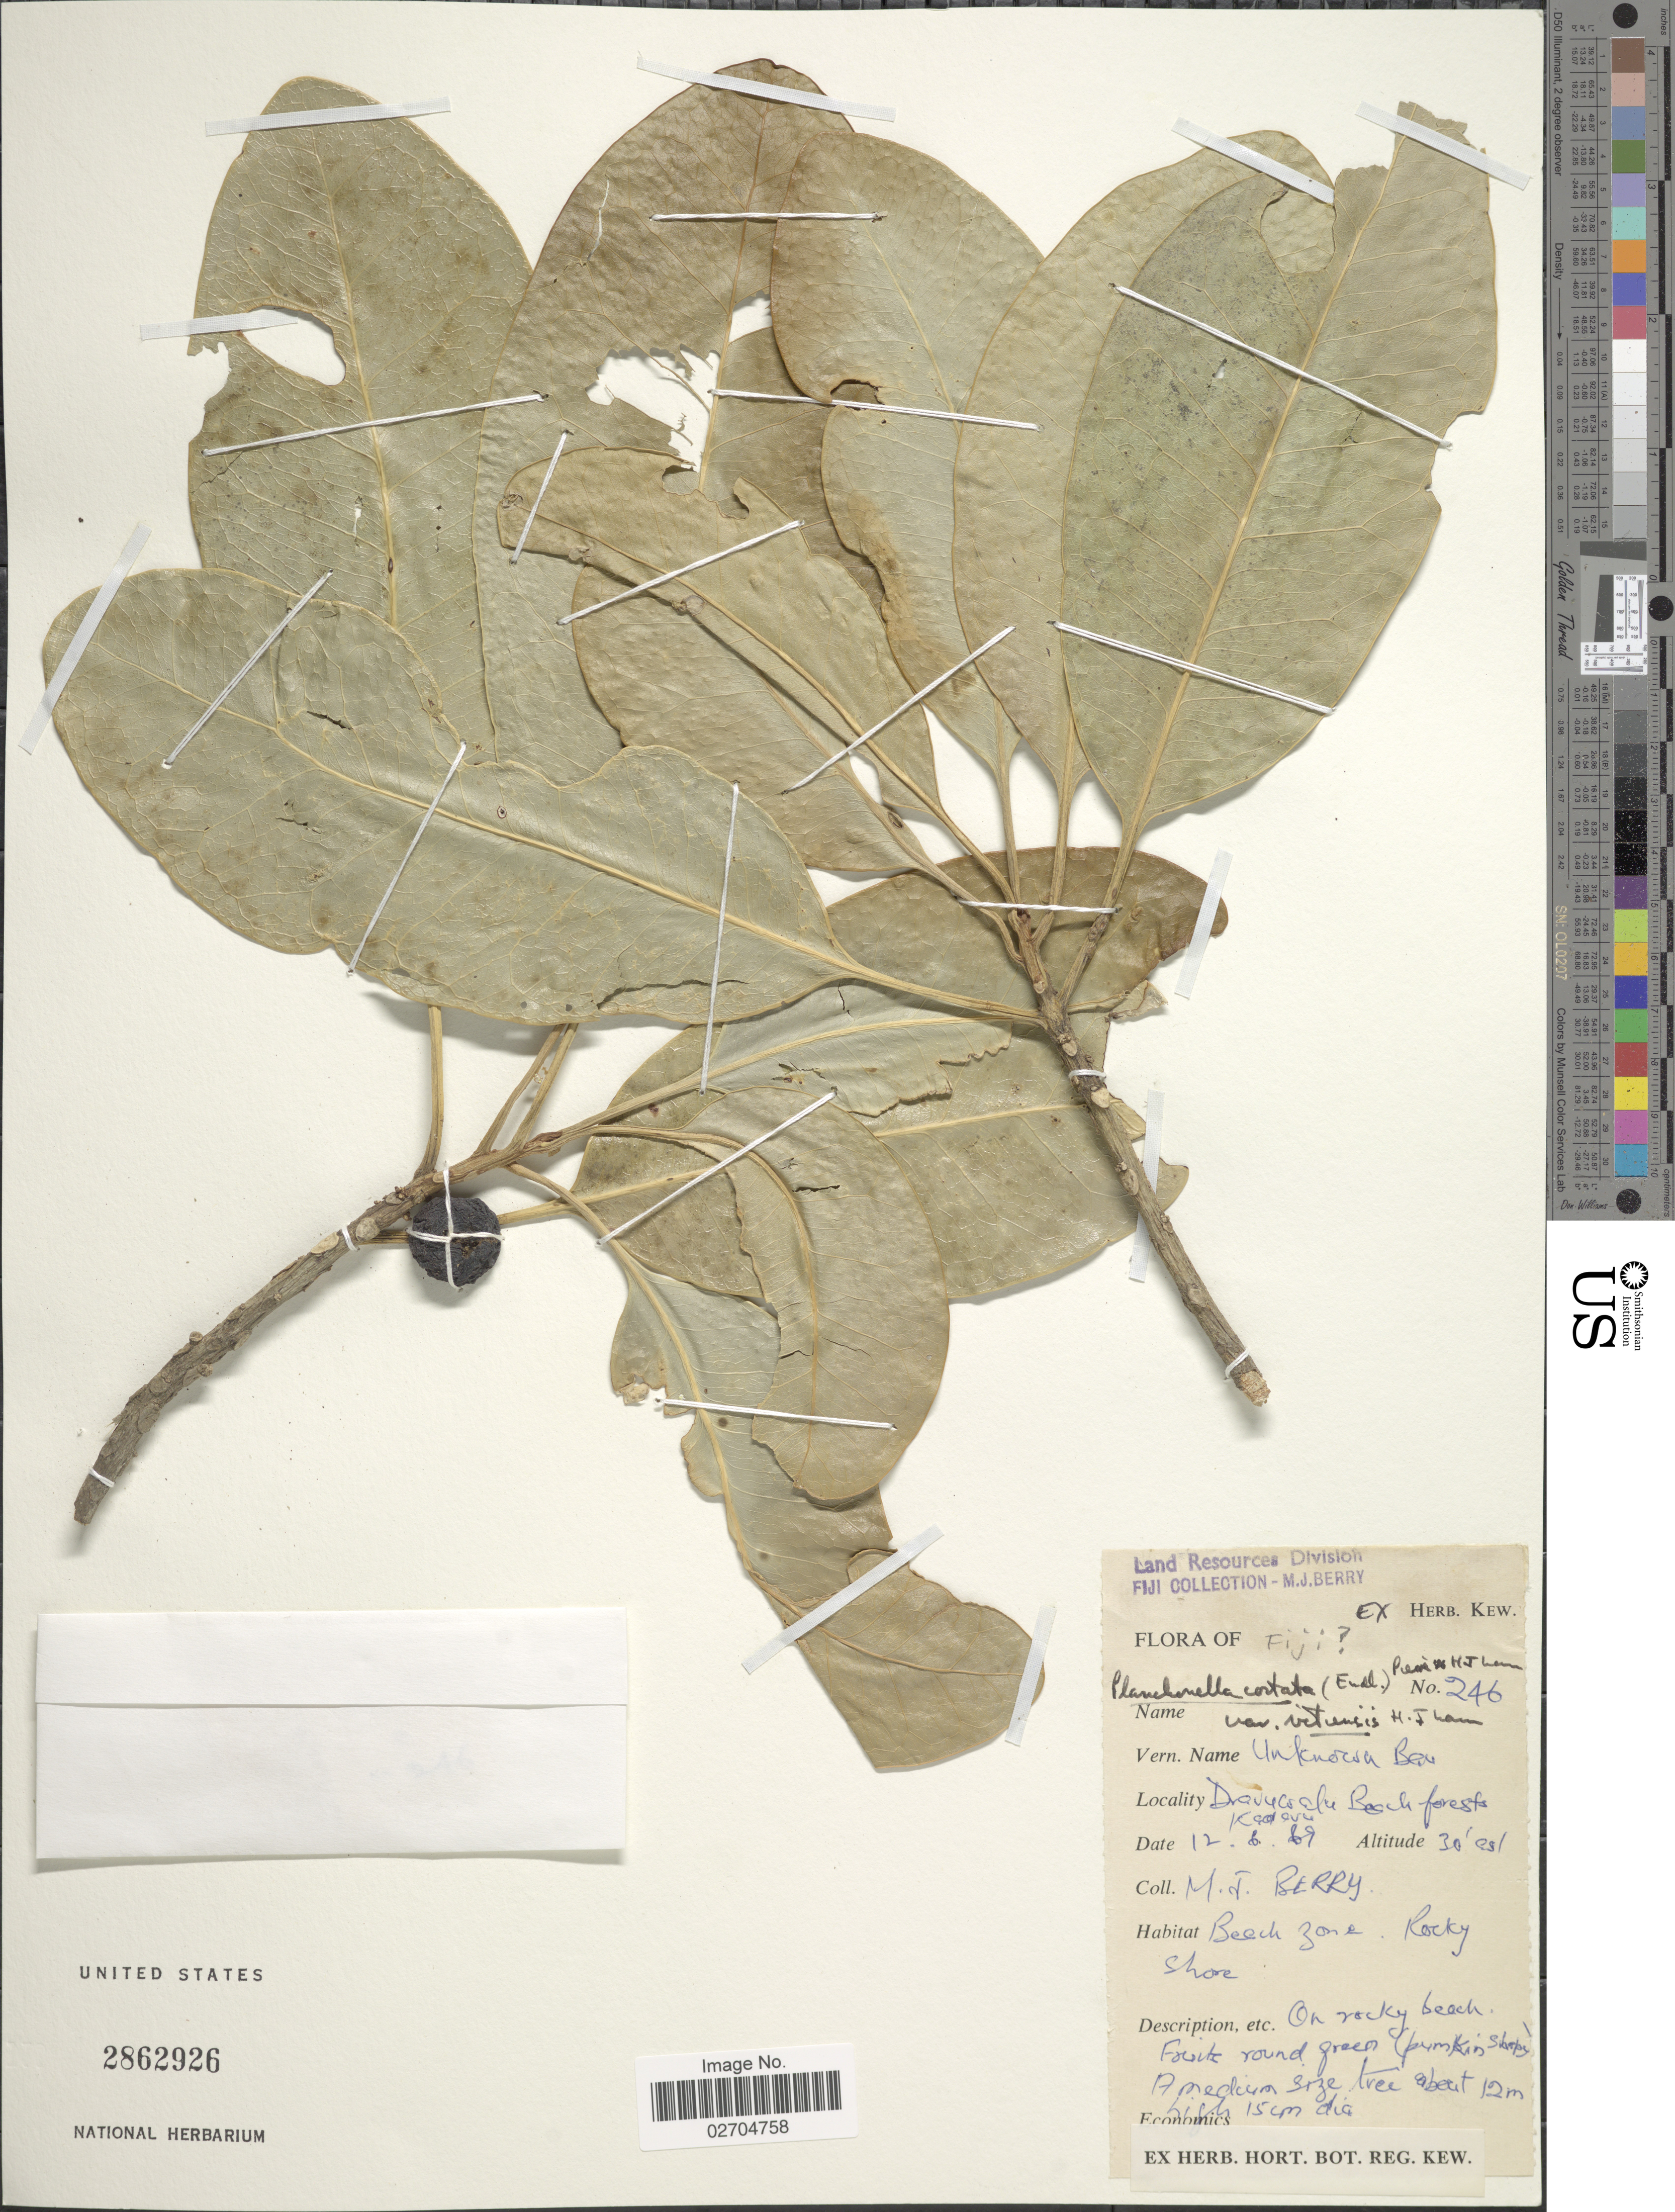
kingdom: Plantae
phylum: Tracheophyta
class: Magnoliopsida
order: Ericales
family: Sapotaceae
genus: Planchonella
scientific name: Planchonella umbonata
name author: (P. Royen) A.C. Sm.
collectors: M. Berry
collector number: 246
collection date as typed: Transcribed d/m/y: 12/6/69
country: Fiji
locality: Davycola beach Forest Kadavu. Beach Zone [interpreted]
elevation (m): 9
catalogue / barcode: US 2862926